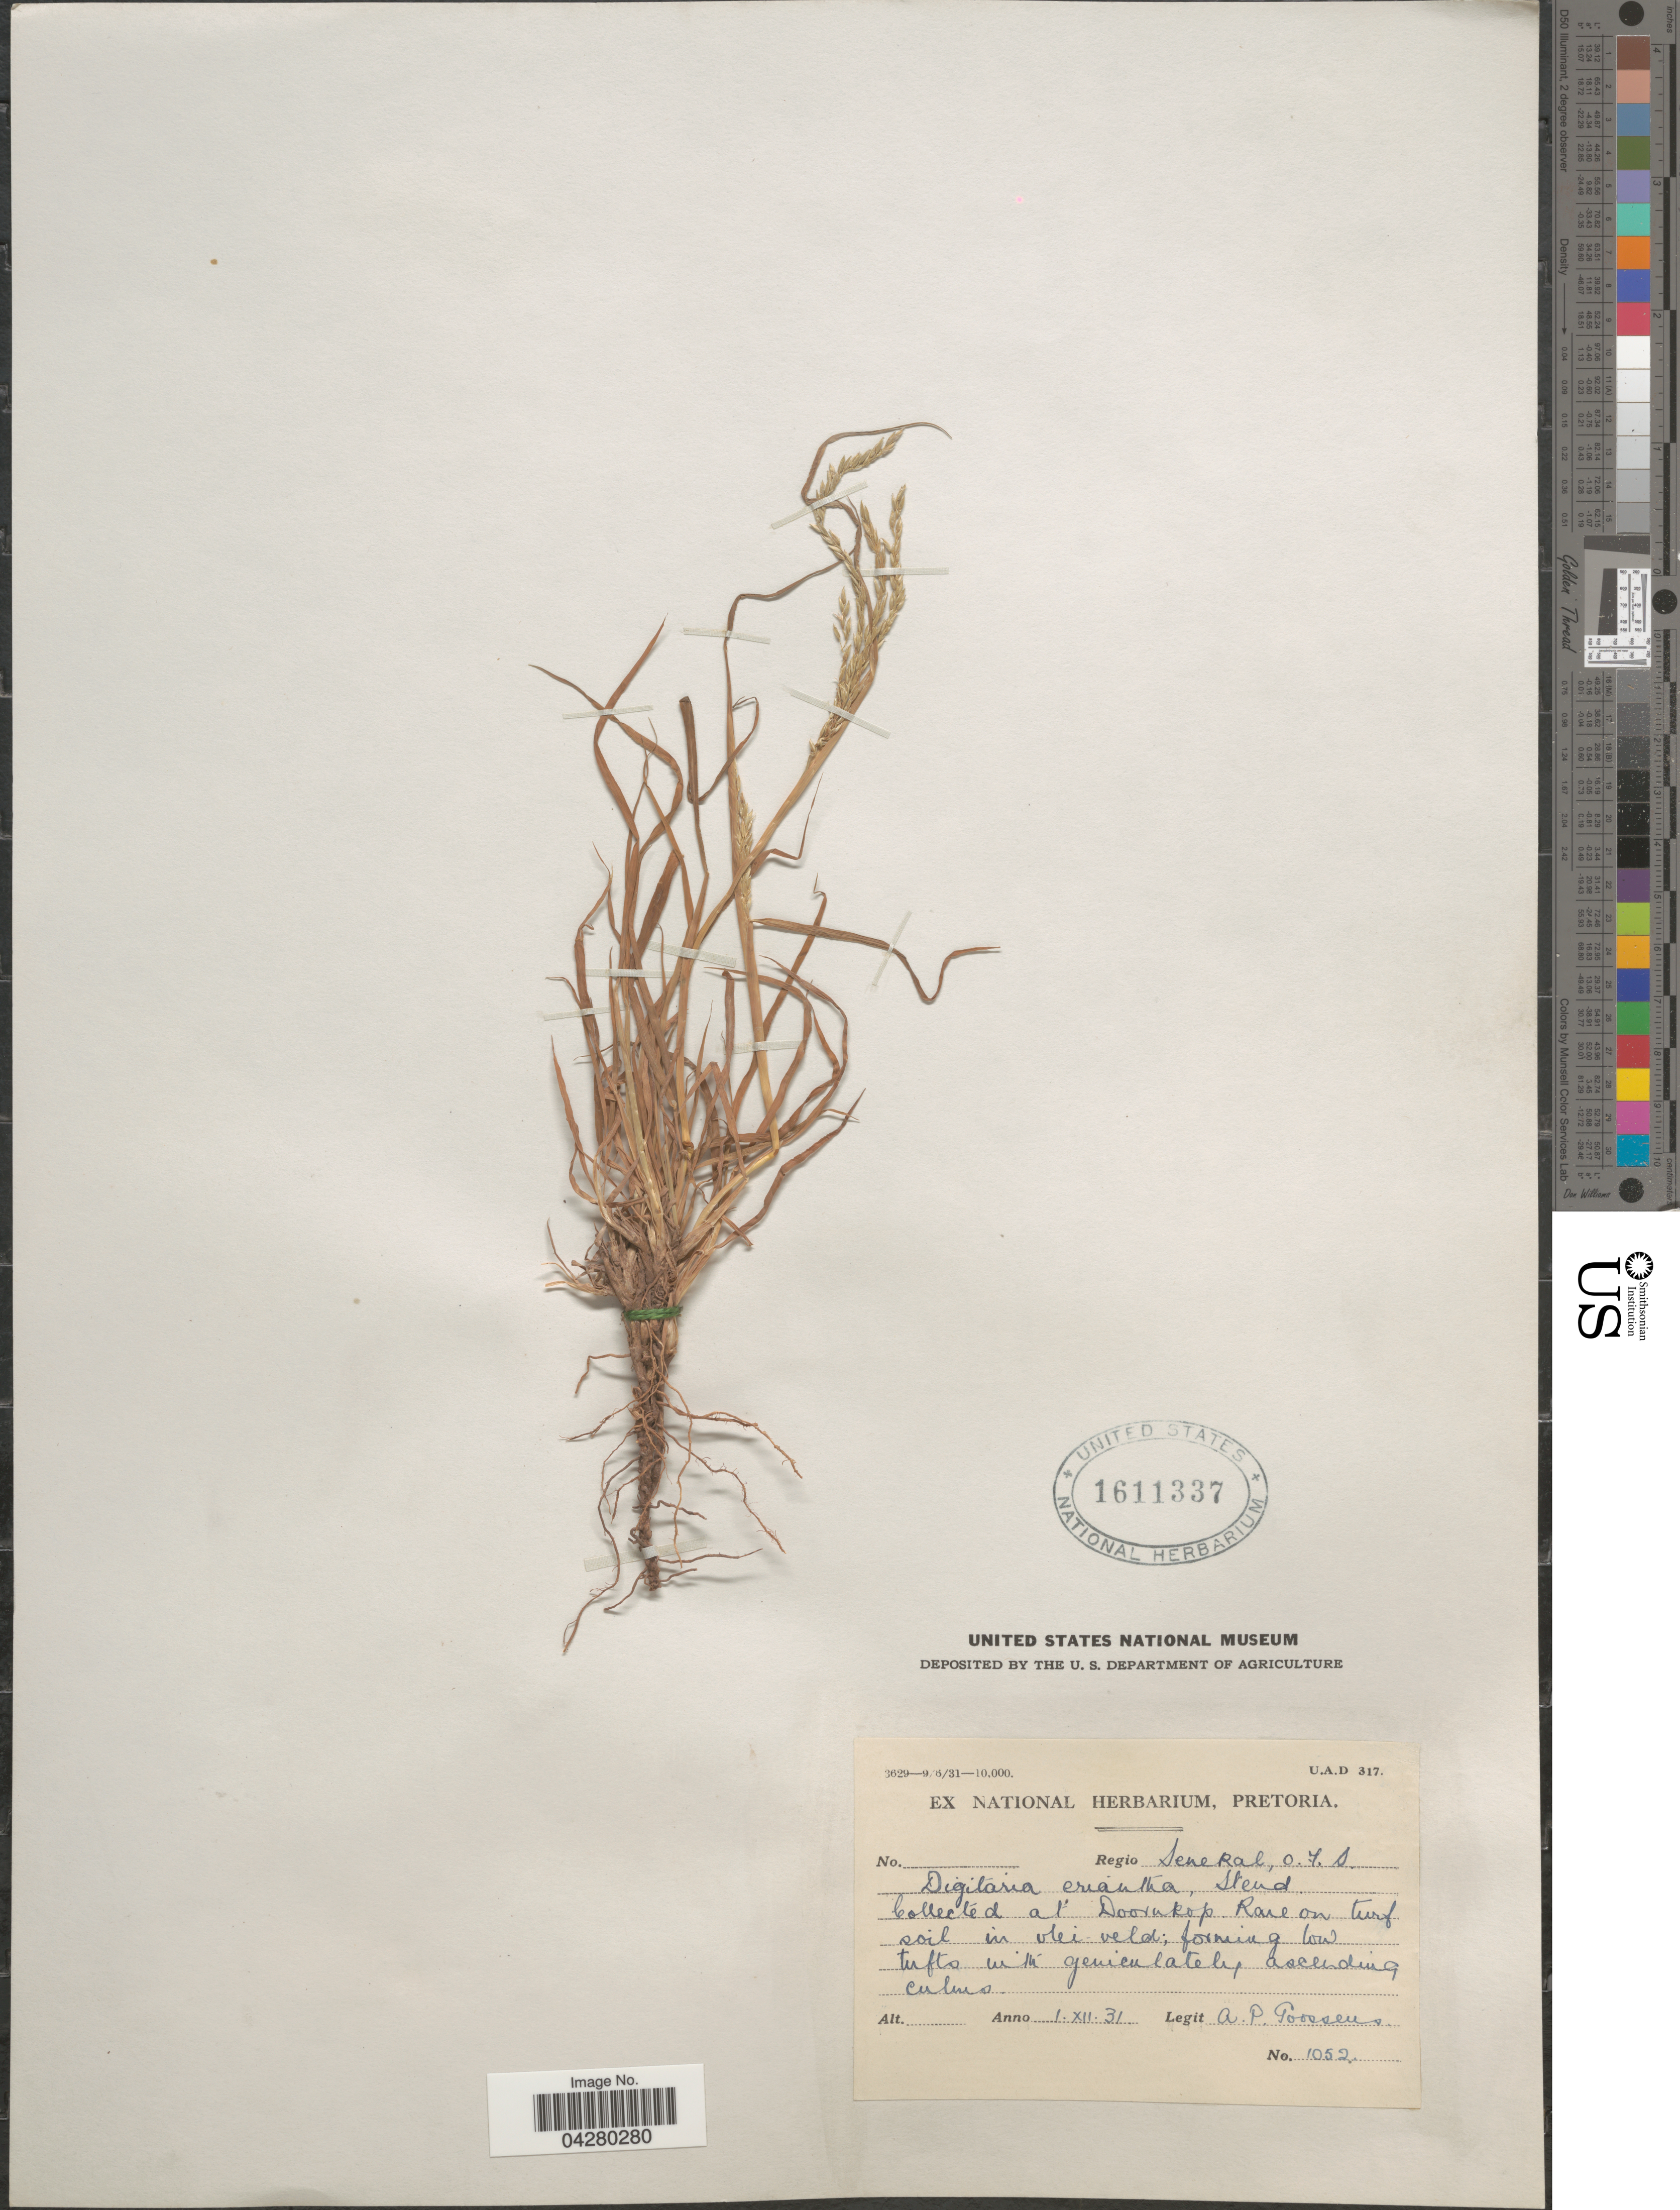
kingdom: Plantae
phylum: Tracheophyta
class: Liliopsida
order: Poales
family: Poaceae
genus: Digitaria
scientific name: Digitaria eriantha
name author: Steud.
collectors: A. P. G. Goossens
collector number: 1052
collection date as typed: Transcribed d/m/y: 1/12/31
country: South Africa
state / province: Free State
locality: Regio Seneral, O. F. S. At Doornkop.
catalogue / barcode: US 1611337